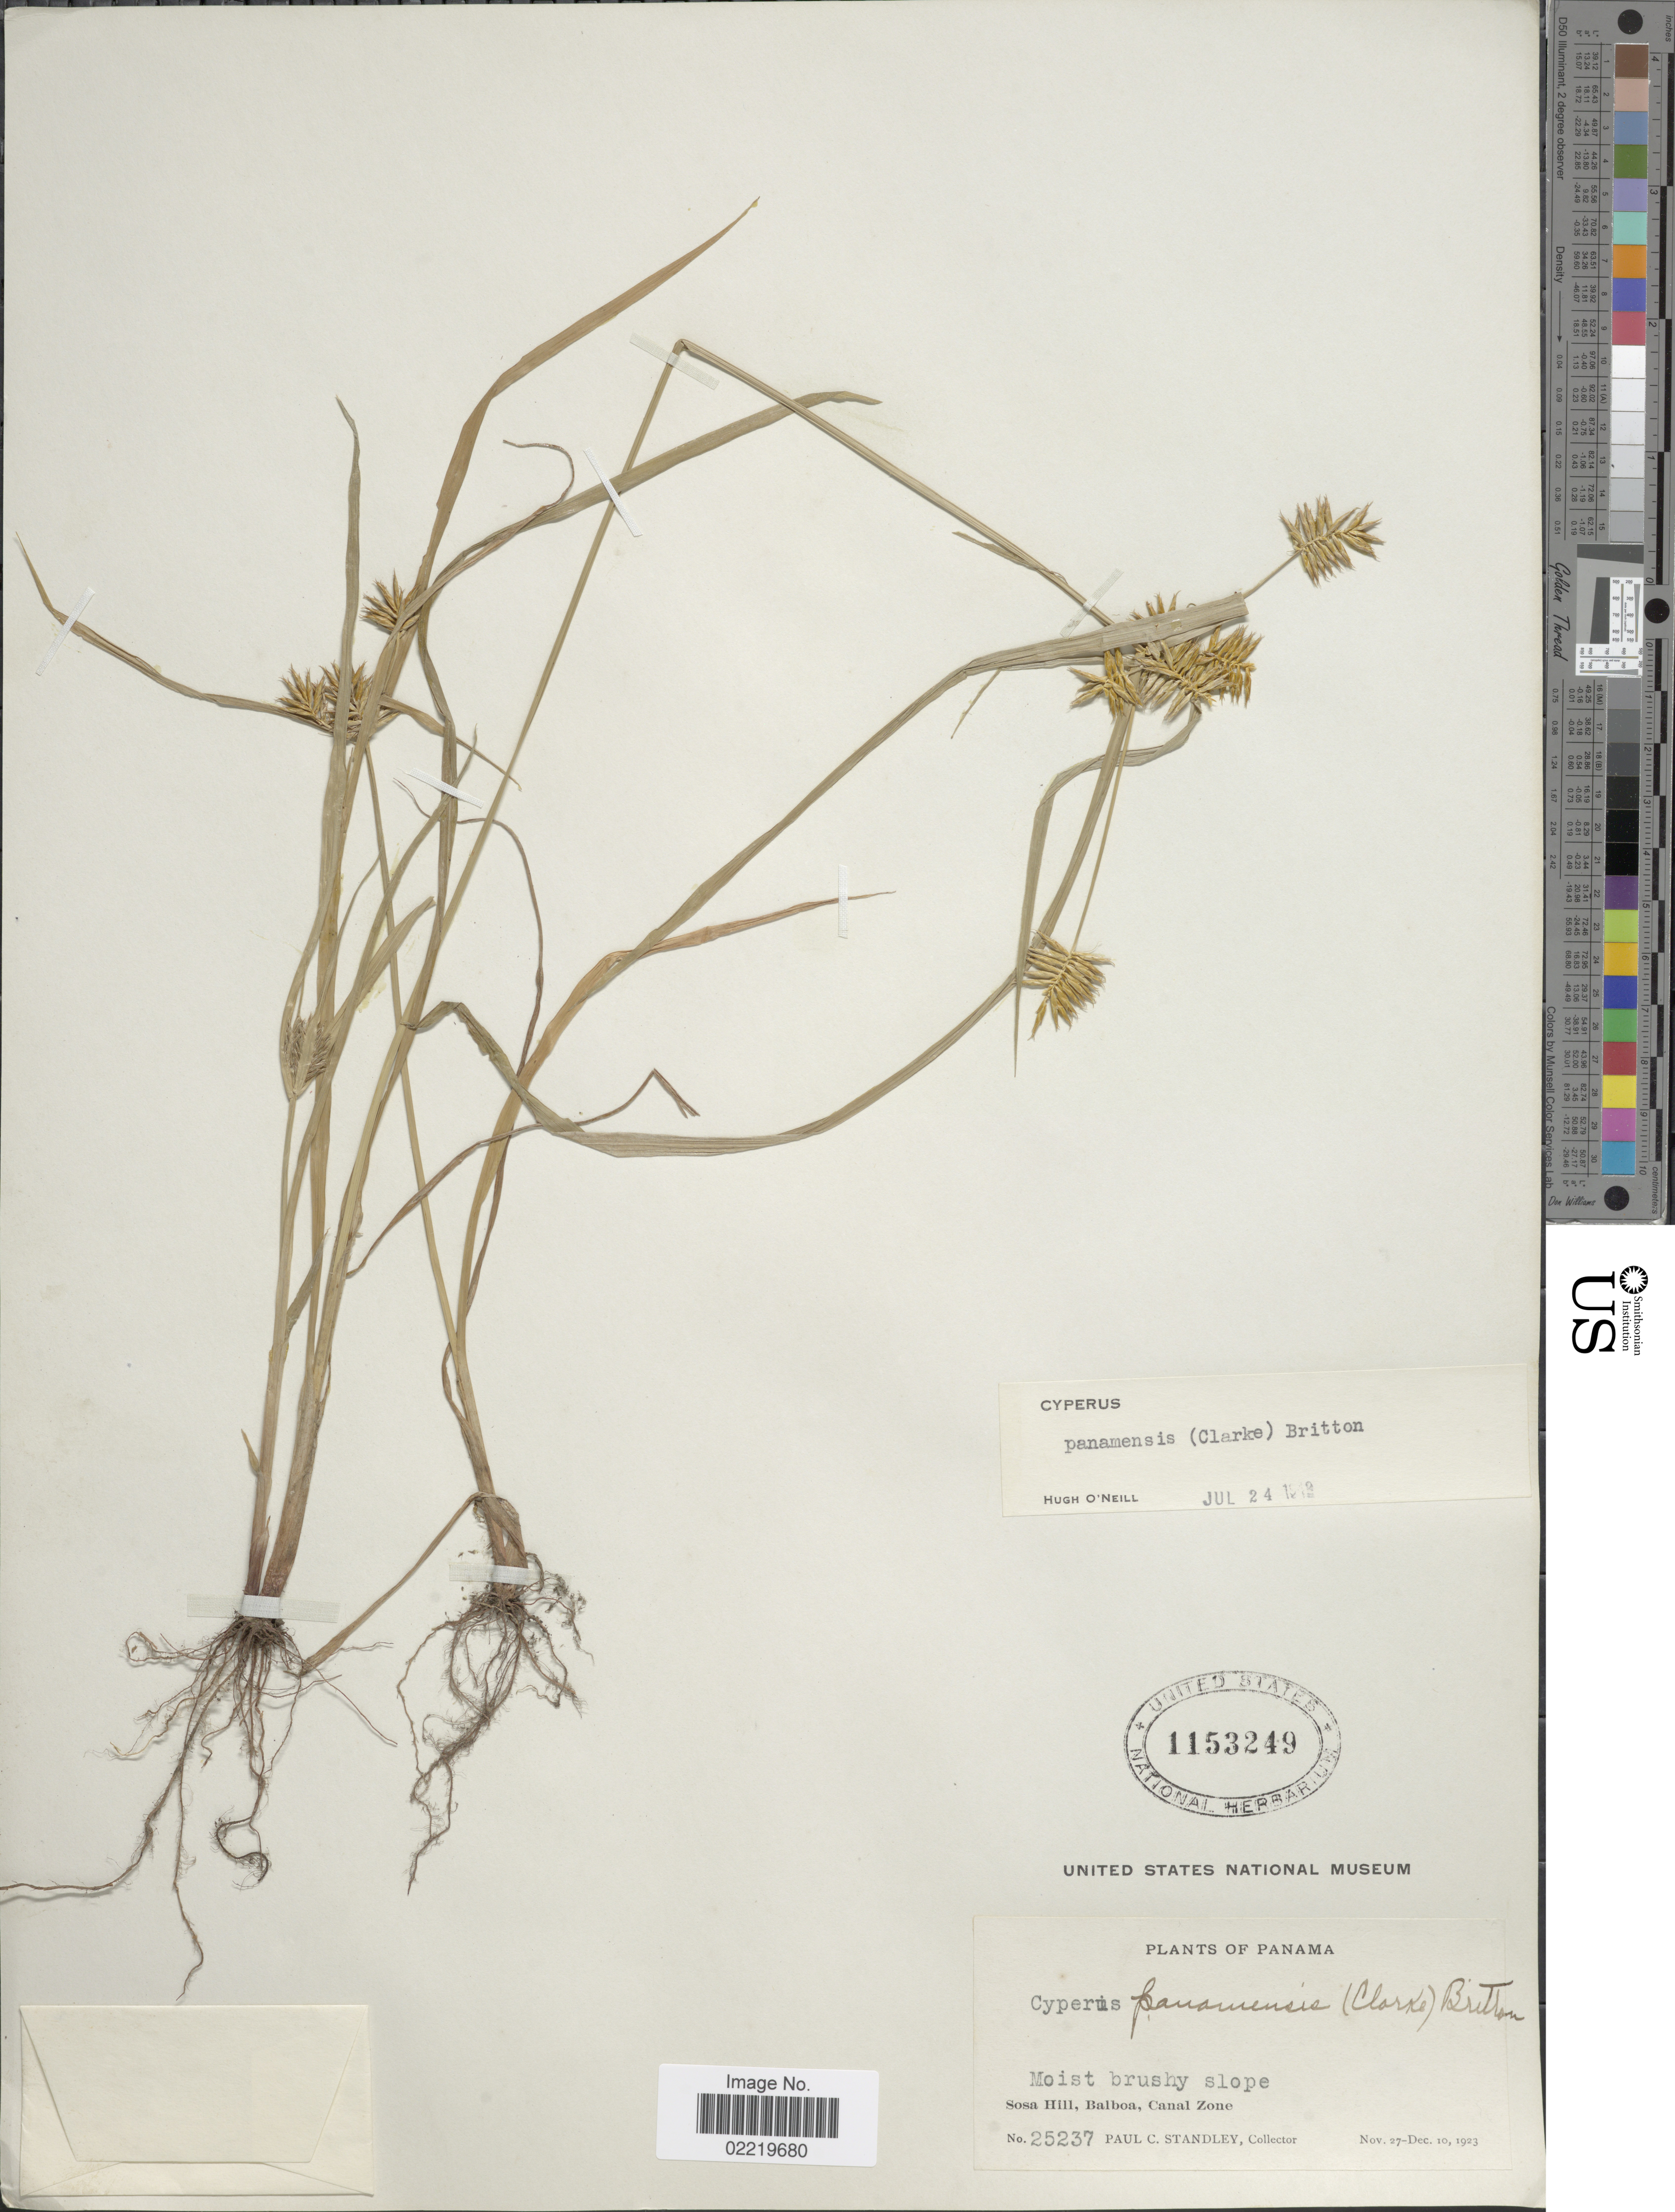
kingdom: Plantae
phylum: Tracheophyta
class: Liliopsida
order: Poales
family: Cyperaceae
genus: Cyperus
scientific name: Cyperus panamensis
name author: (C.B. Clarke) Britton ex Standl.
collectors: P. C. Standley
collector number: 25237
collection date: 1923-11-27/1923-12-10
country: Panama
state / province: Colón / Panamá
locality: Moist brushy slope, Sosa Hill, Balboa, Canal Zone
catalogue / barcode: US 1153249